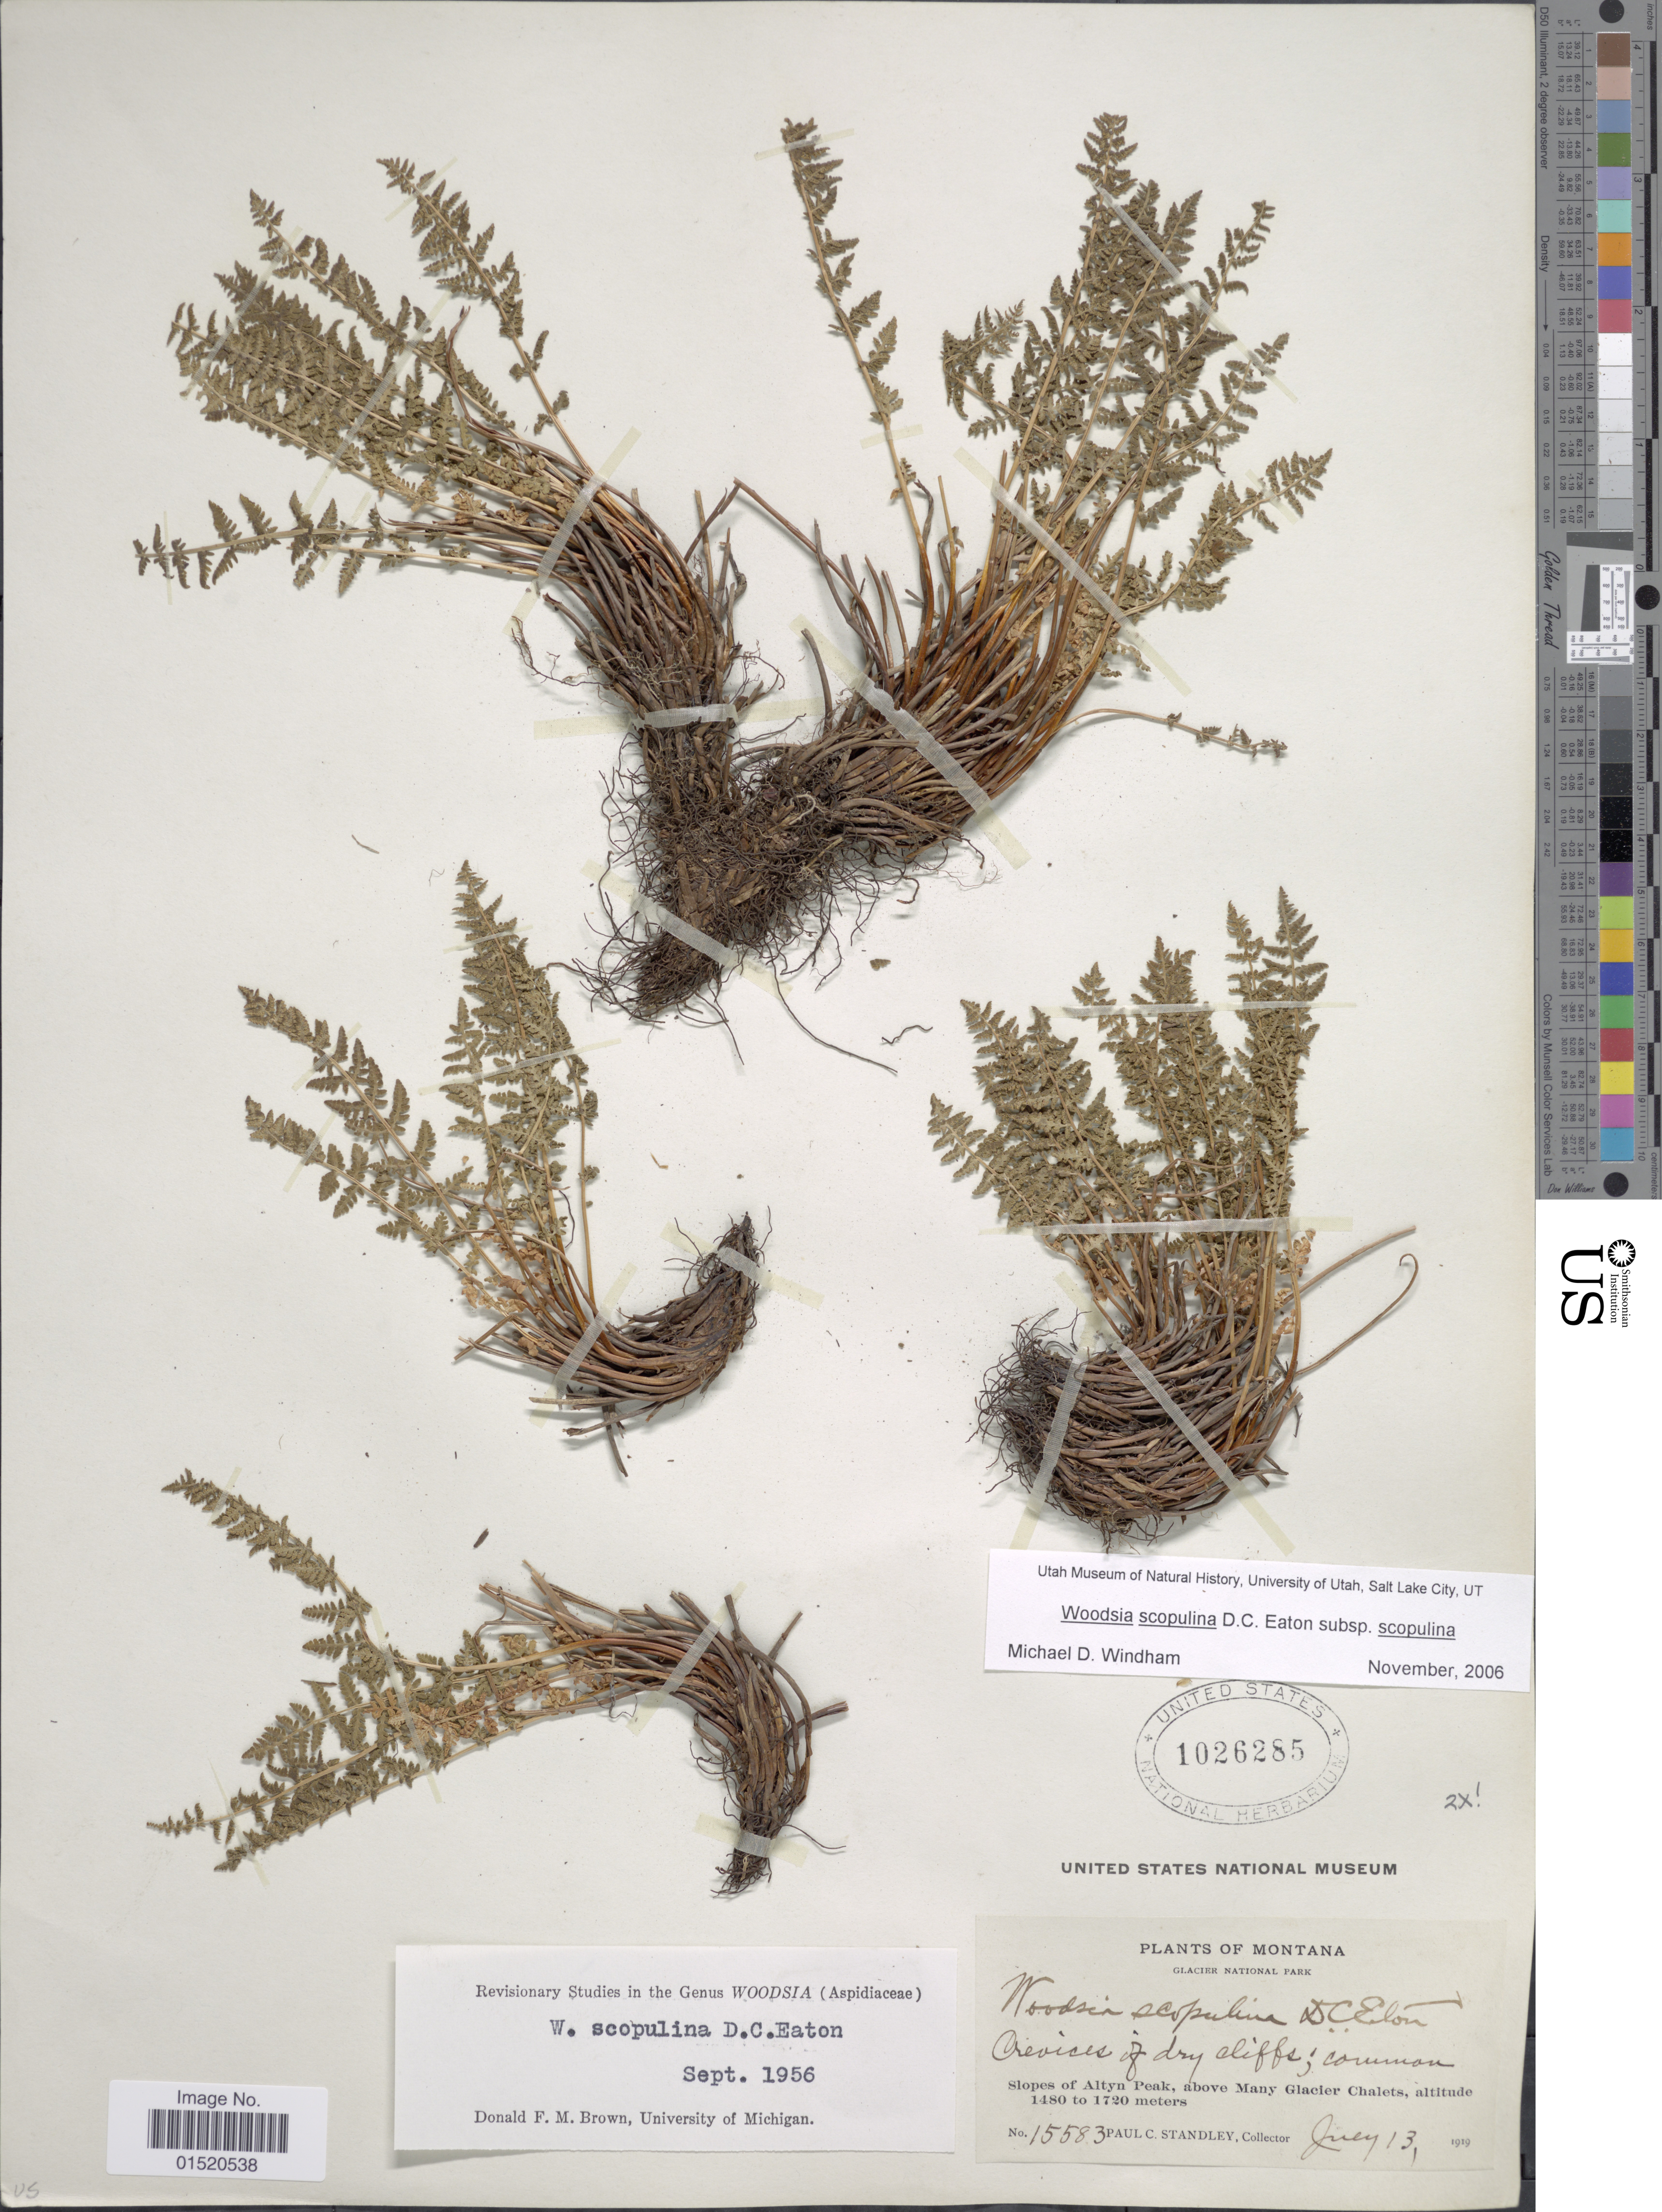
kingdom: Plantae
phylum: Tracheophyta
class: Polypodiopsida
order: Polypodiales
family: Woodsiaceae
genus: Woodsia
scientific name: Woodsia scopulina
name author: D.C. Eaton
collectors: P. C. Standley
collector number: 15583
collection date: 1919-07-13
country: United States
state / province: Montana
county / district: Glacier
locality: Glacier National Park, Slopes of Altyn Peak, above Many Glacier Chalets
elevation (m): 1480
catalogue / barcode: US 1026285